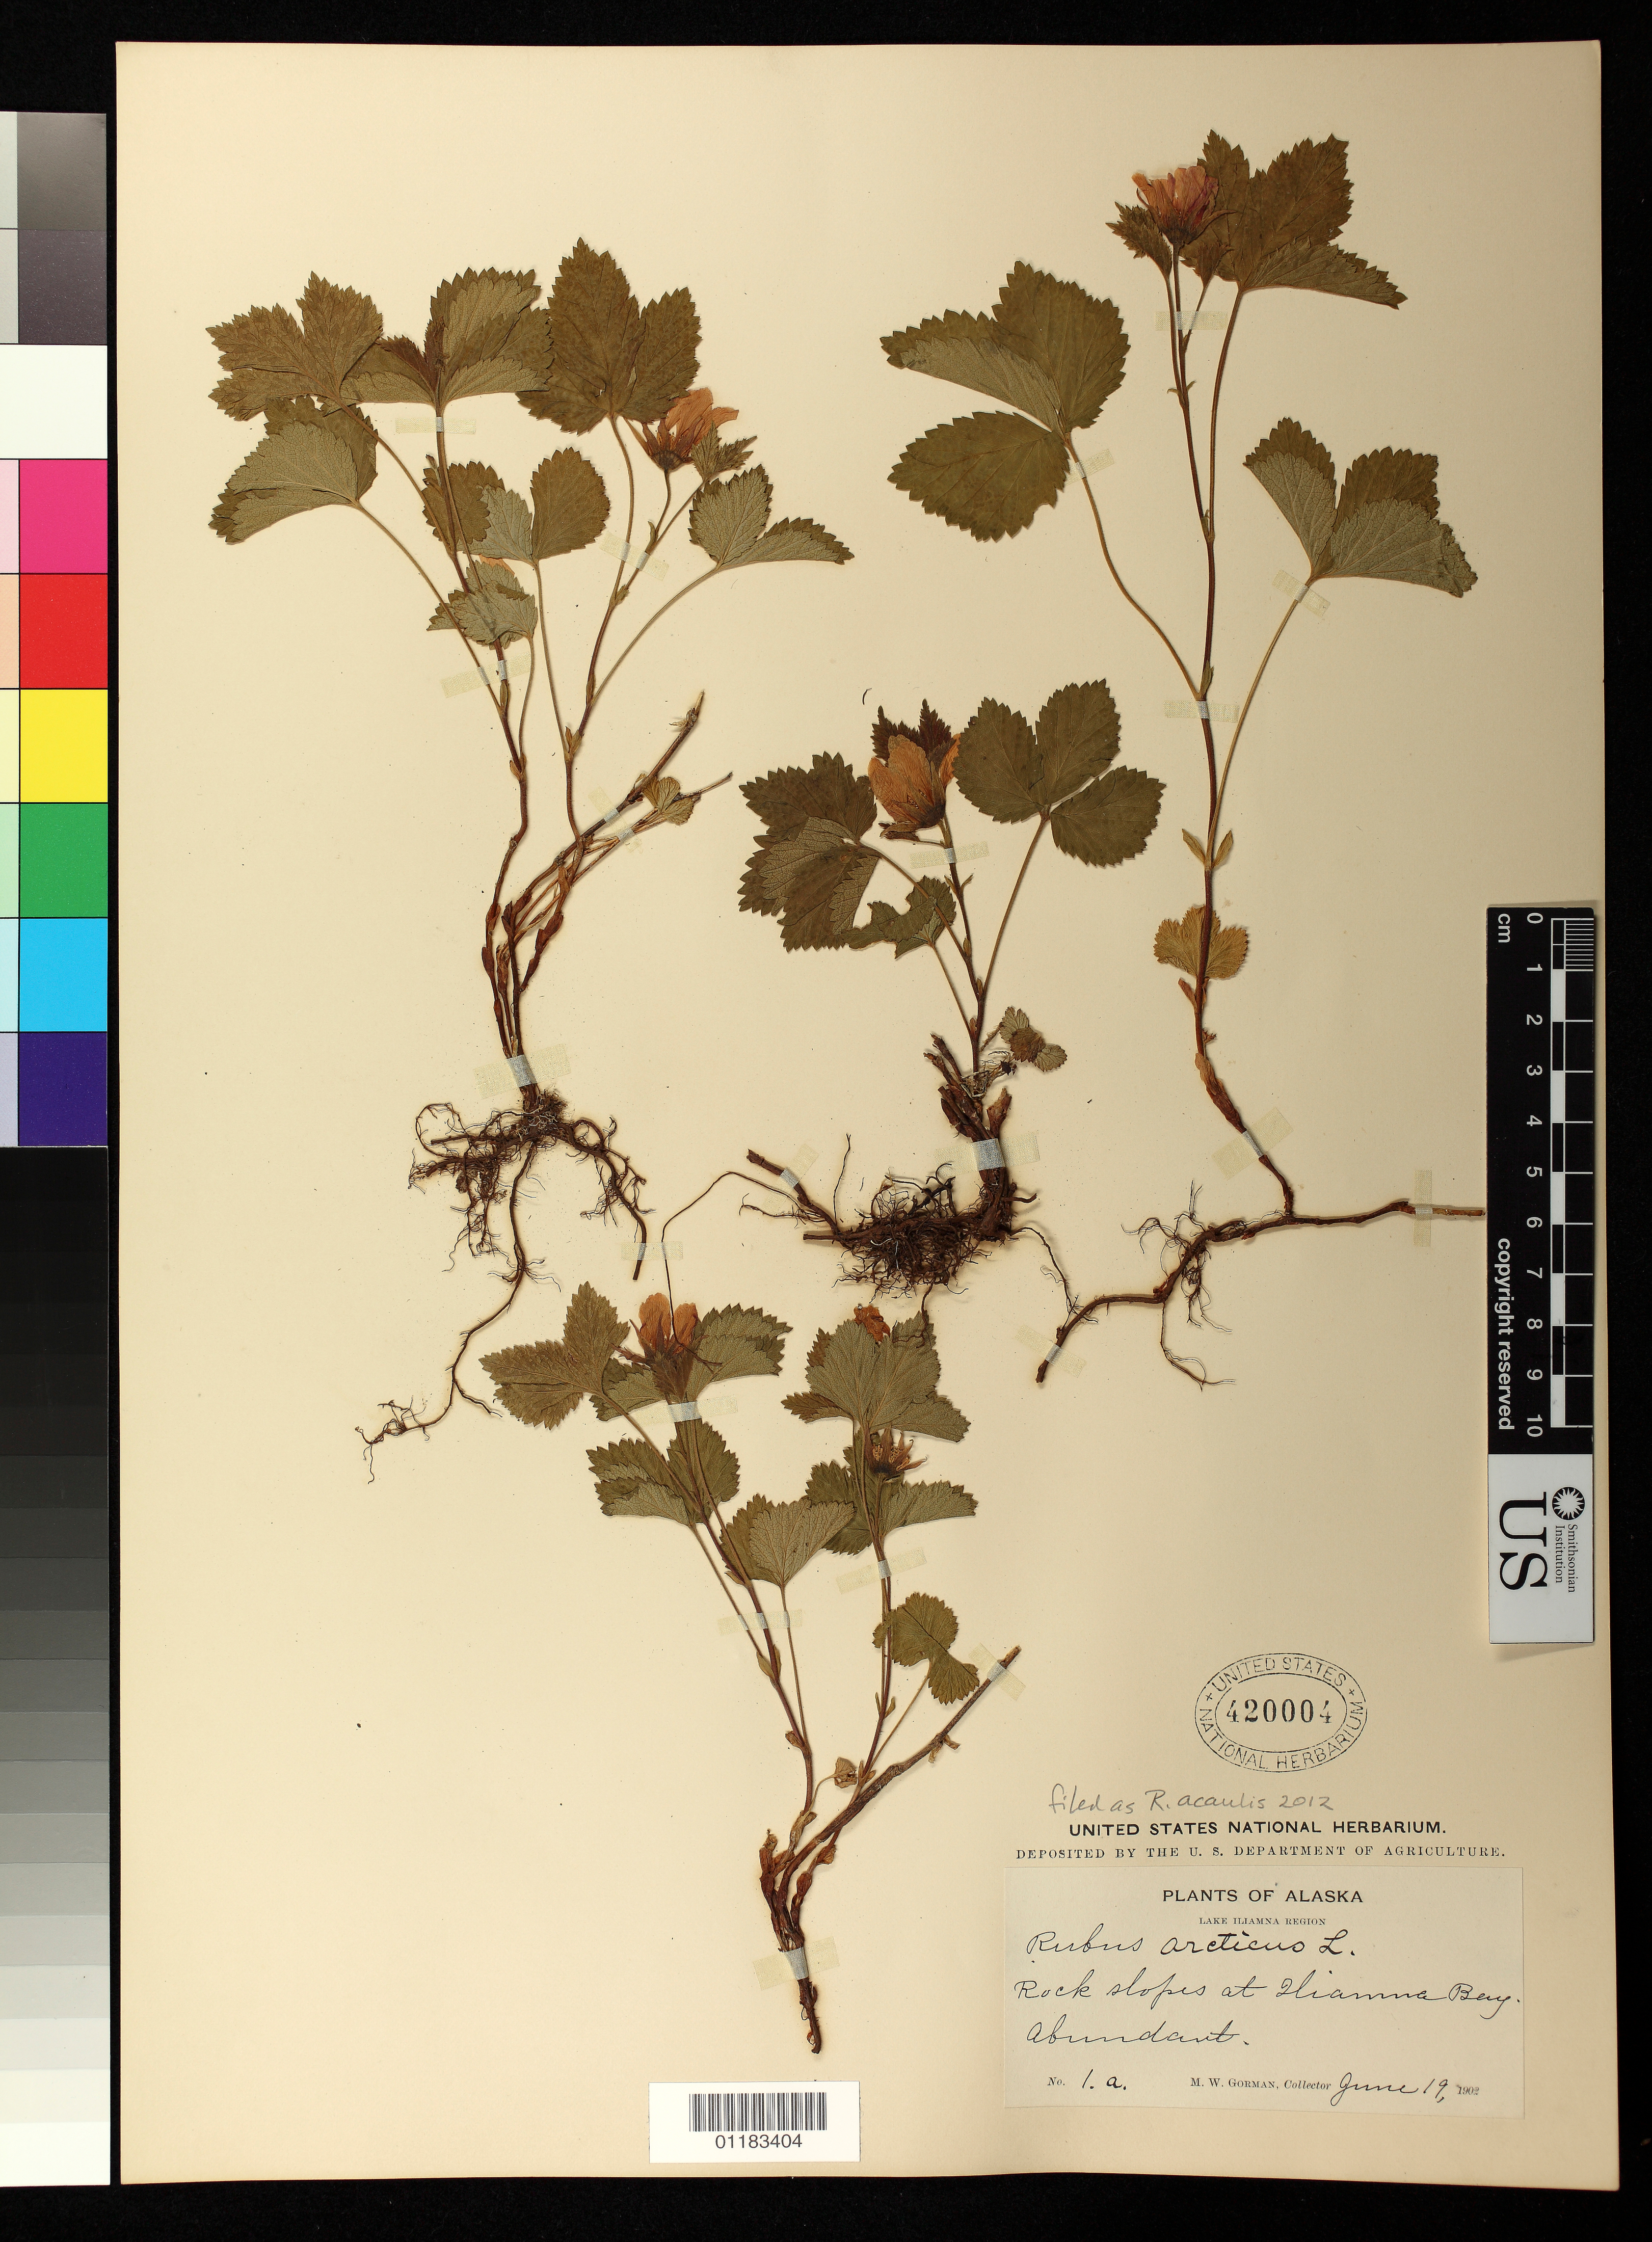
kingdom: Plantae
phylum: Tracheophyta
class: Magnoliopsida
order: Rosales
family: Rosaceae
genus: Rubus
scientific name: Rubus acaulis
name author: Michx.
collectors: M. W. Gorman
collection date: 1902-06-19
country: United States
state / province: Alaska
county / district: Lake and Peninsula Borough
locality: Lake Iliamna Region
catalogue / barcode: US 420004